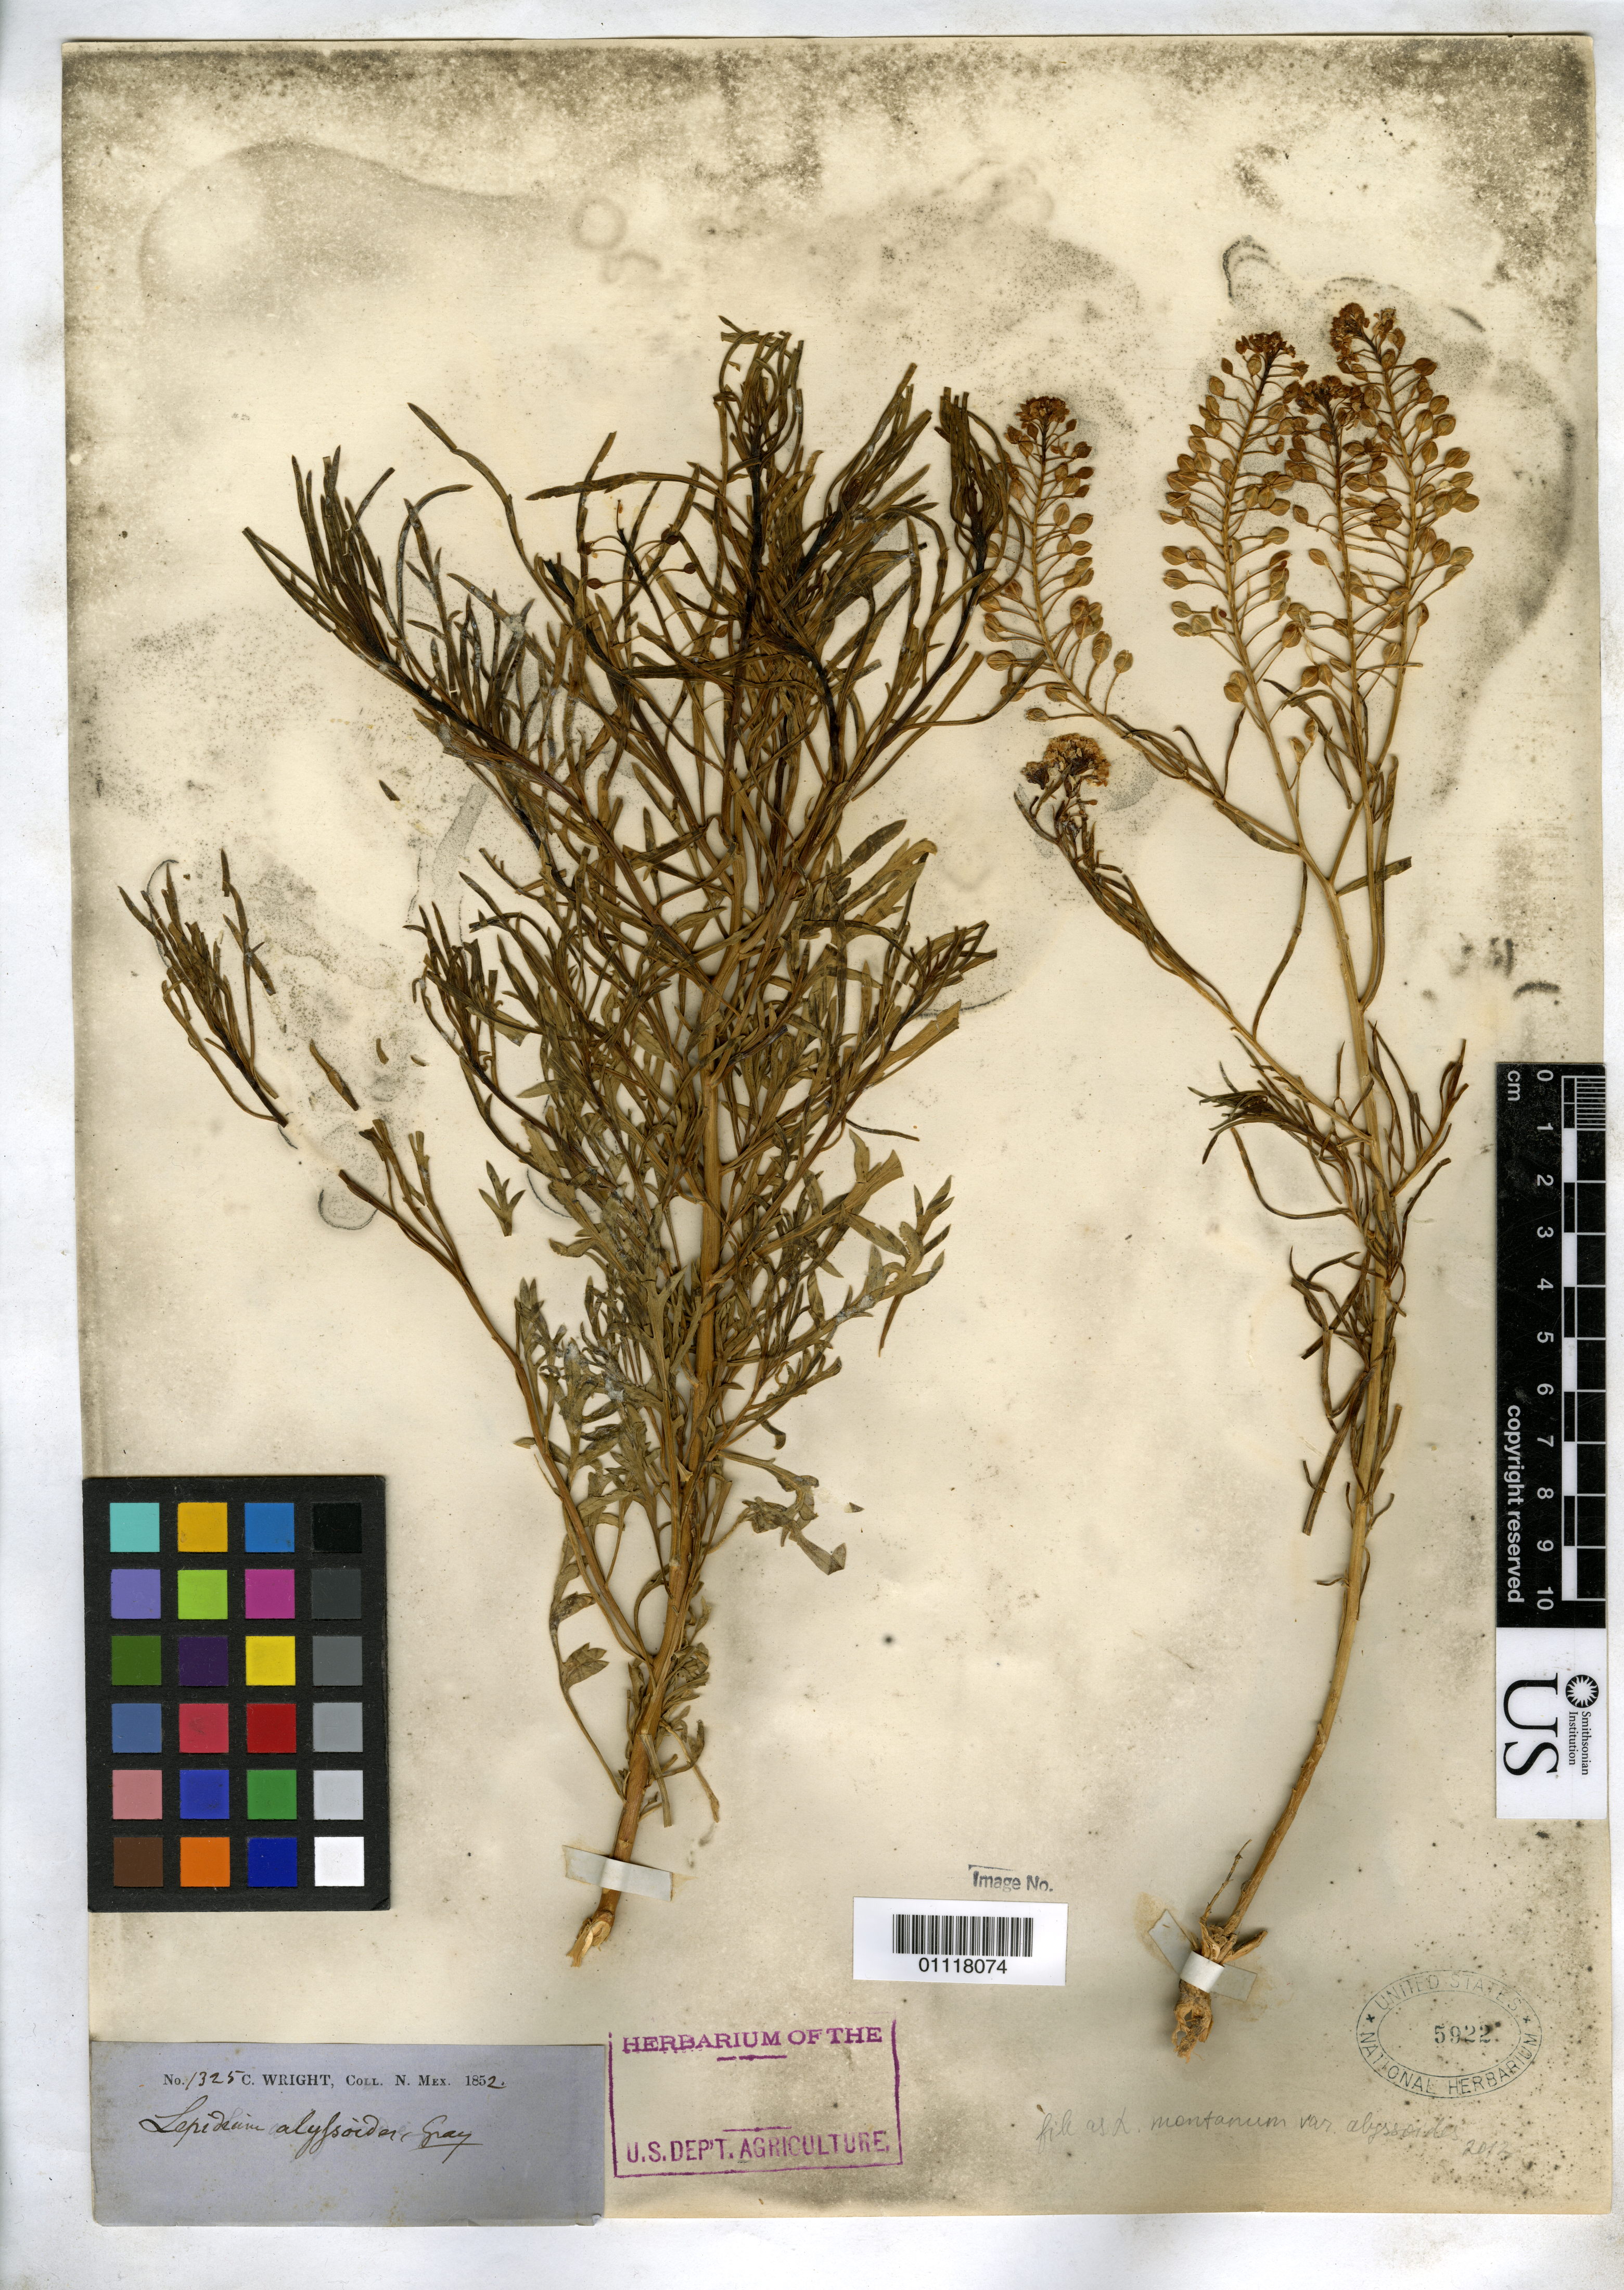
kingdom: Plantae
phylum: Tracheophyta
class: Magnoliopsida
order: Brassicales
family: Brassicaceae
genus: Lepidium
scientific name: Lepidium montanum var. alyssoides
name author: (A. Gray) M.E. Jones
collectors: C. Wright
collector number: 1325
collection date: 1852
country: United States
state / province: New Mexico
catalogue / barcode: US 5922